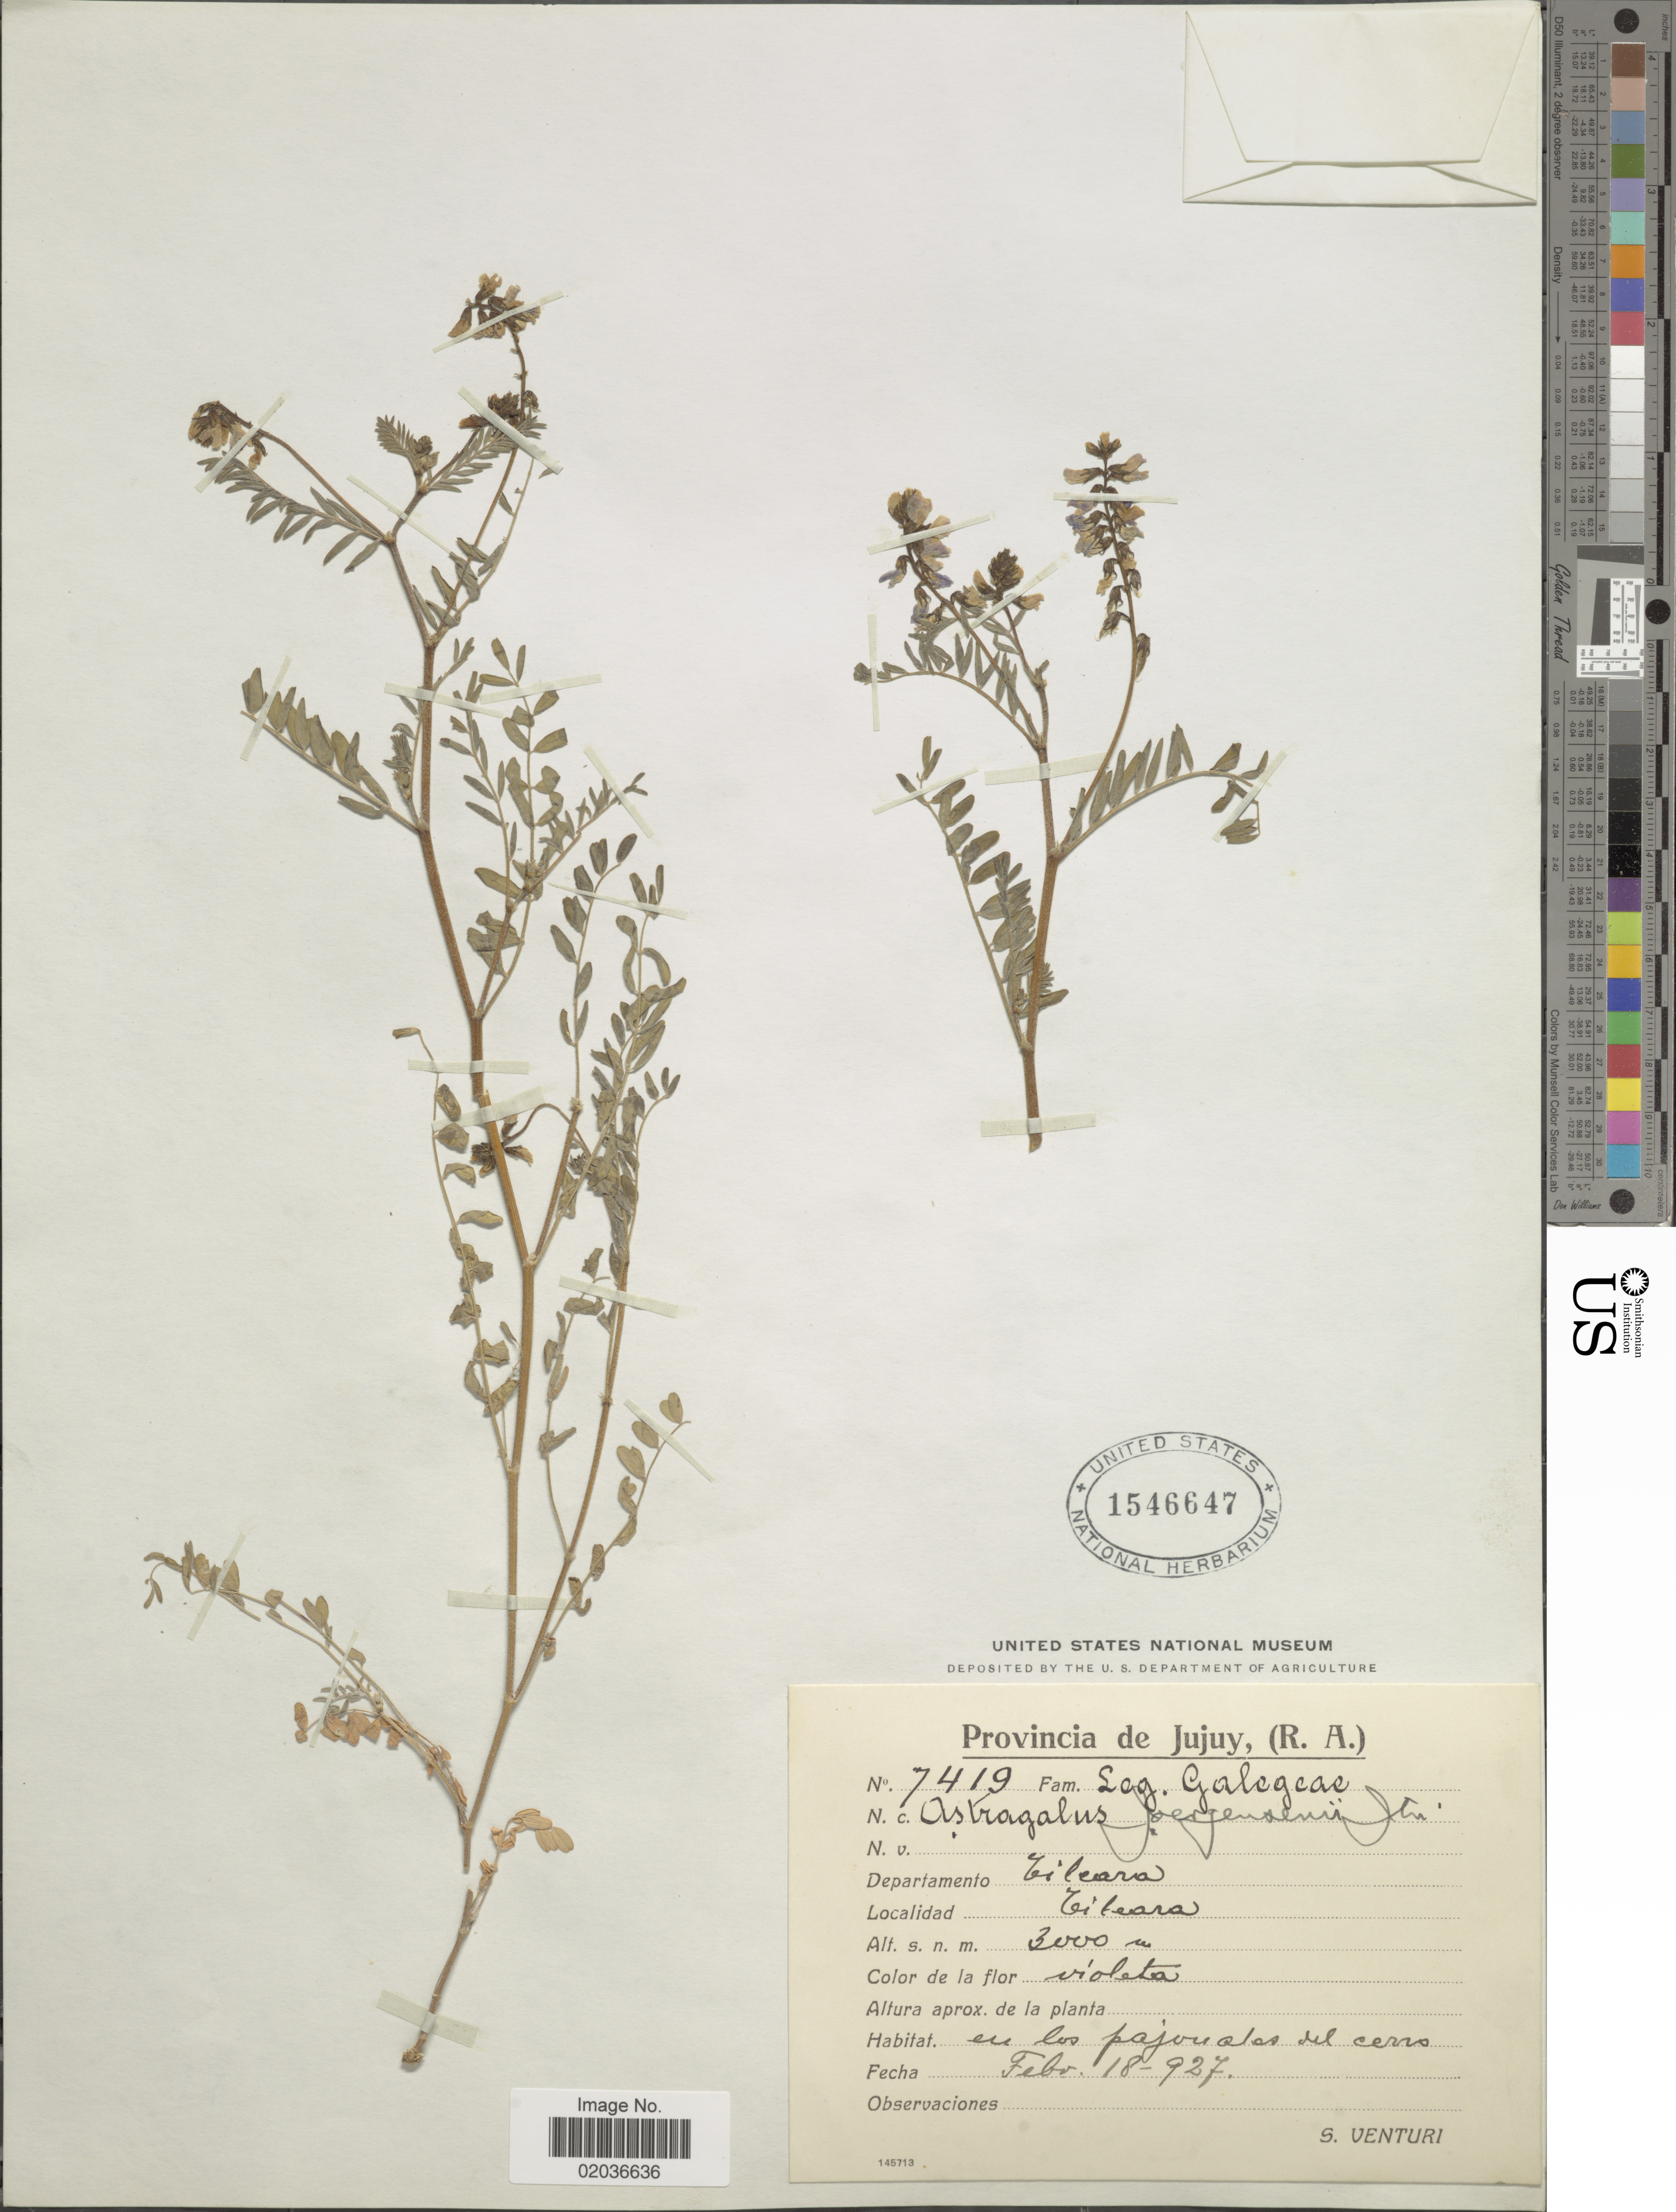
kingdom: Plantae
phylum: Tracheophyta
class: Magnoliopsida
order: Fabales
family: Fabaceae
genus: Astragalus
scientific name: Astragalus joergensenii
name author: I.M. Johnst.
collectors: S. Venturi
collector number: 7419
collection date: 1927-02-18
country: Argentina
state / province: Jujuy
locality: Provincia de Jujuy, (R.A.). Departamento Tilcara. Tilcara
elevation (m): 3000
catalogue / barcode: US 1546647